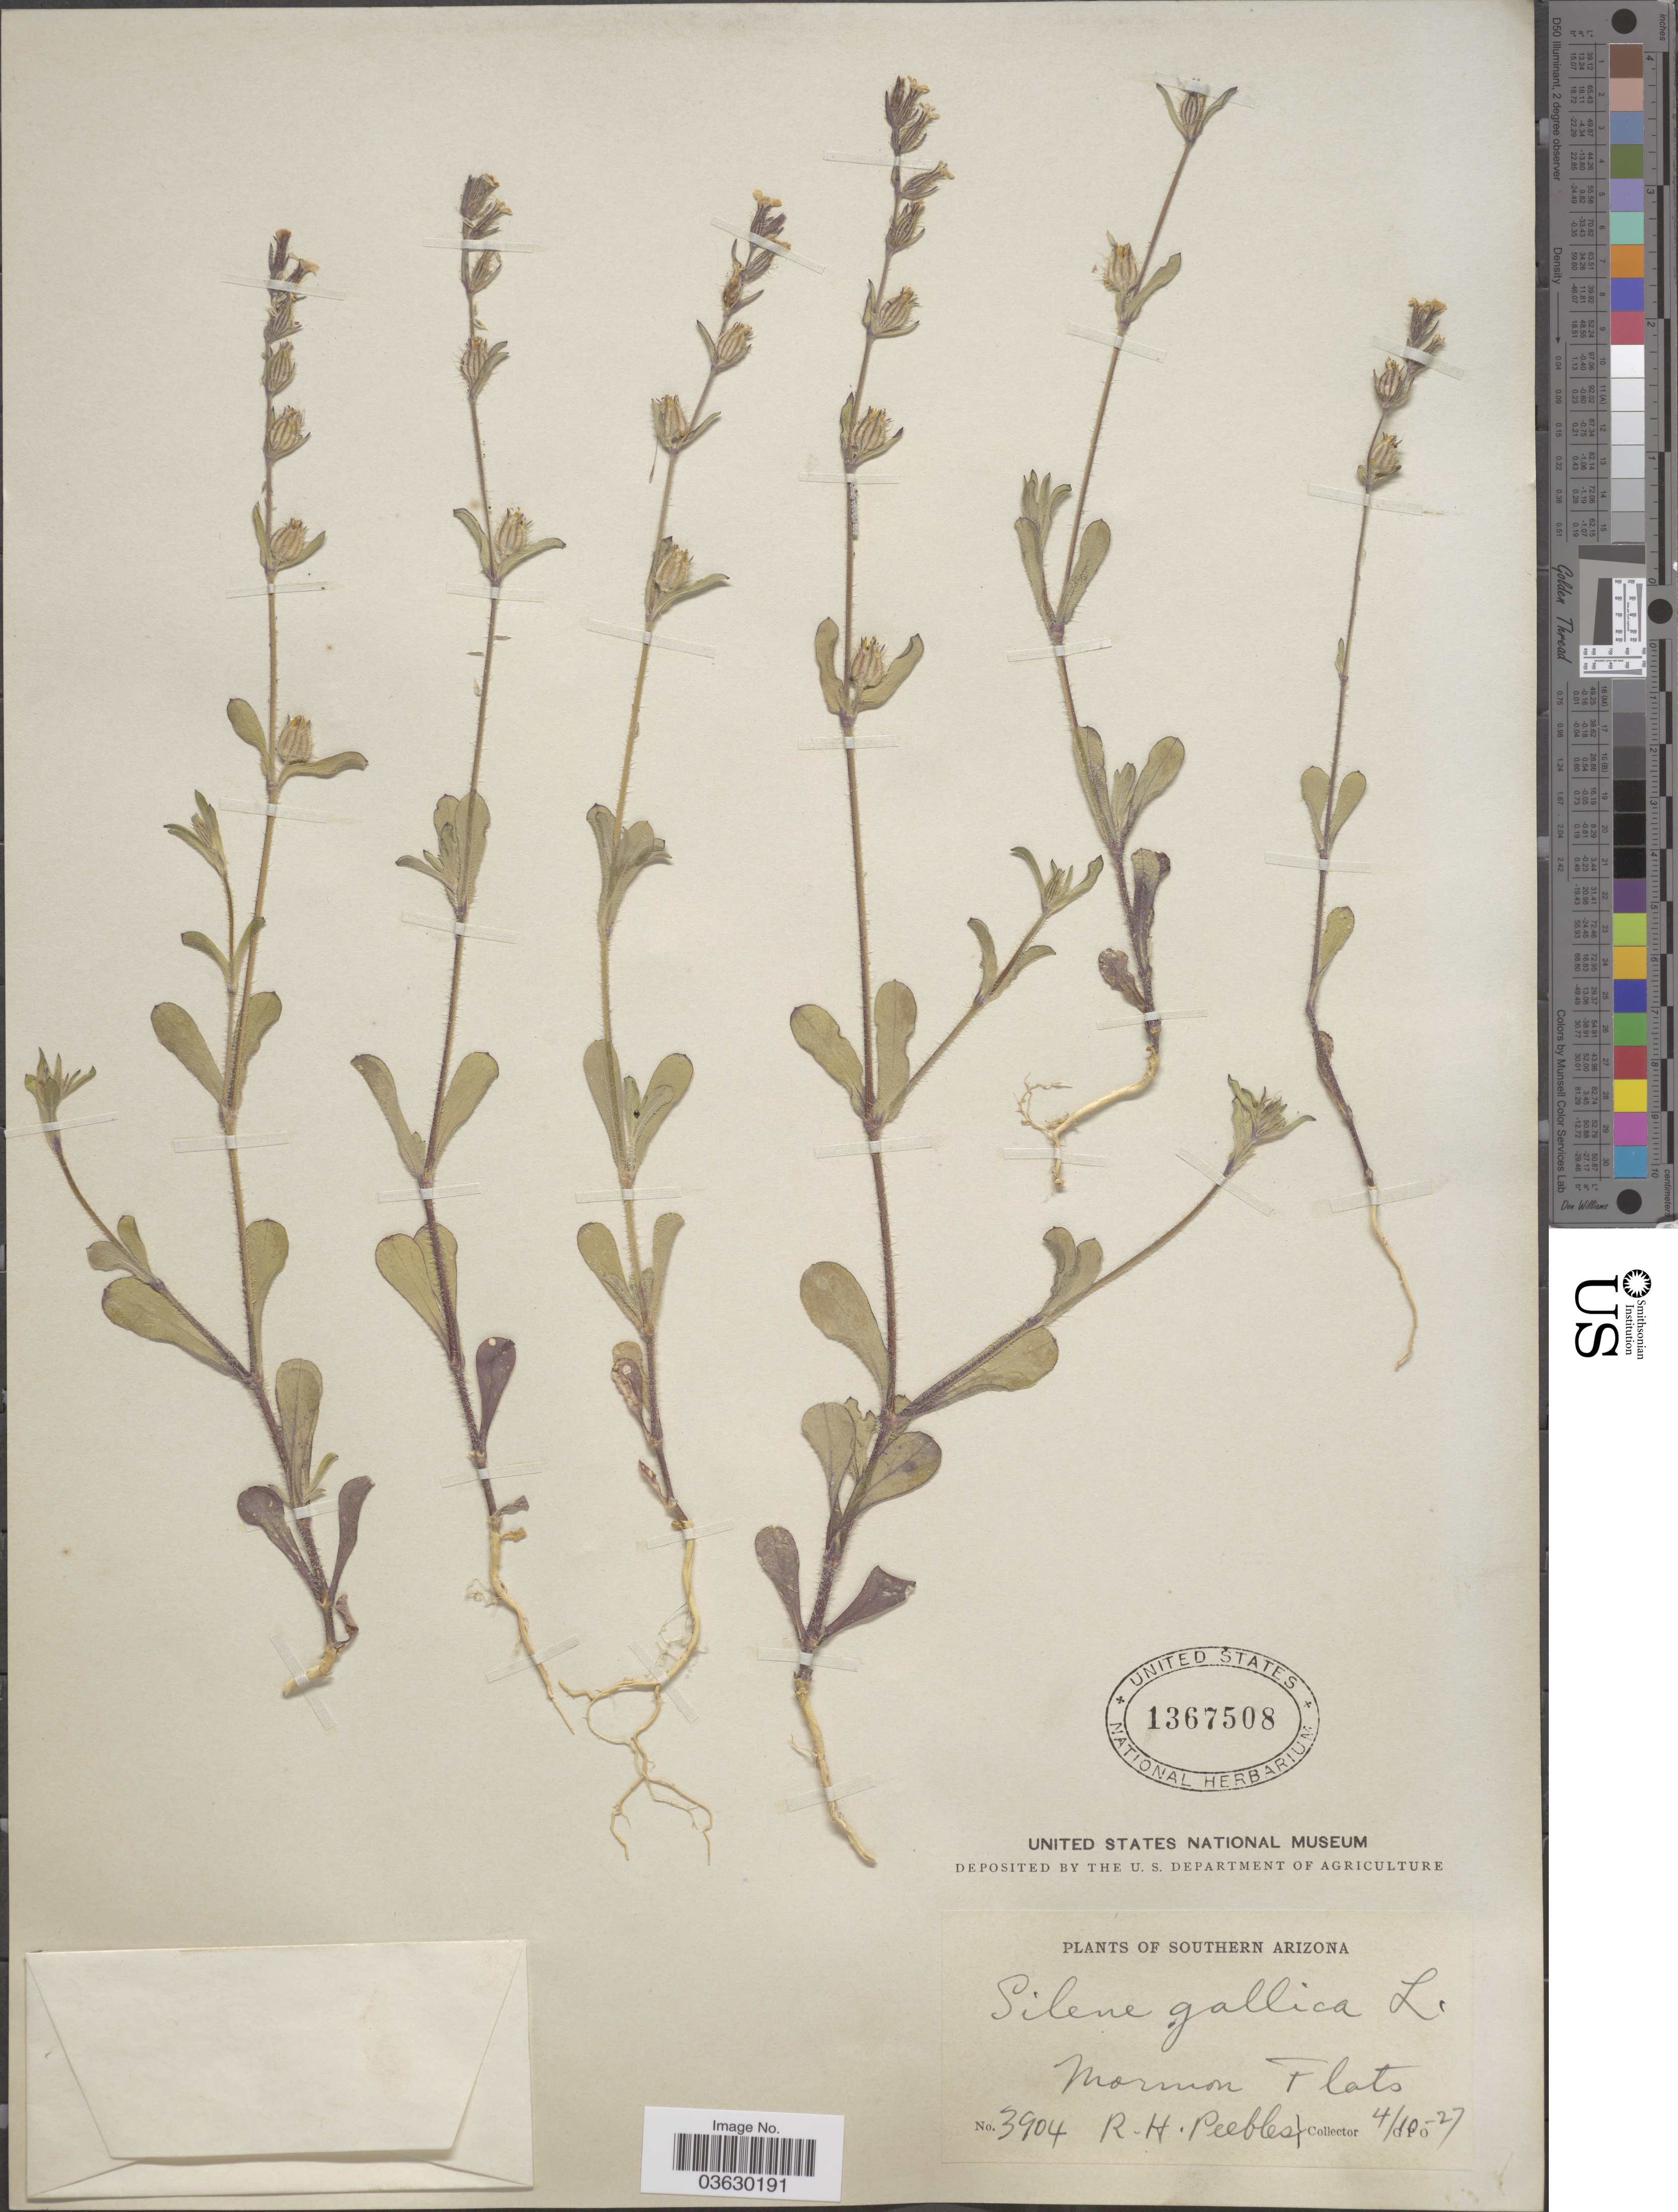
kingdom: Plantae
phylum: Tracheophyta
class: Magnoliopsida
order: Caryophyllales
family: Caryophyllaceae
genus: Silene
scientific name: Silene gallica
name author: L.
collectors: R. H. Peebles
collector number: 3904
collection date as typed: Transcribed d/m/y: 10/4/27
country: United States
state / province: Arizona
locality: Southern Arizona. Mormon Flats.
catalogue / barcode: US 1367508